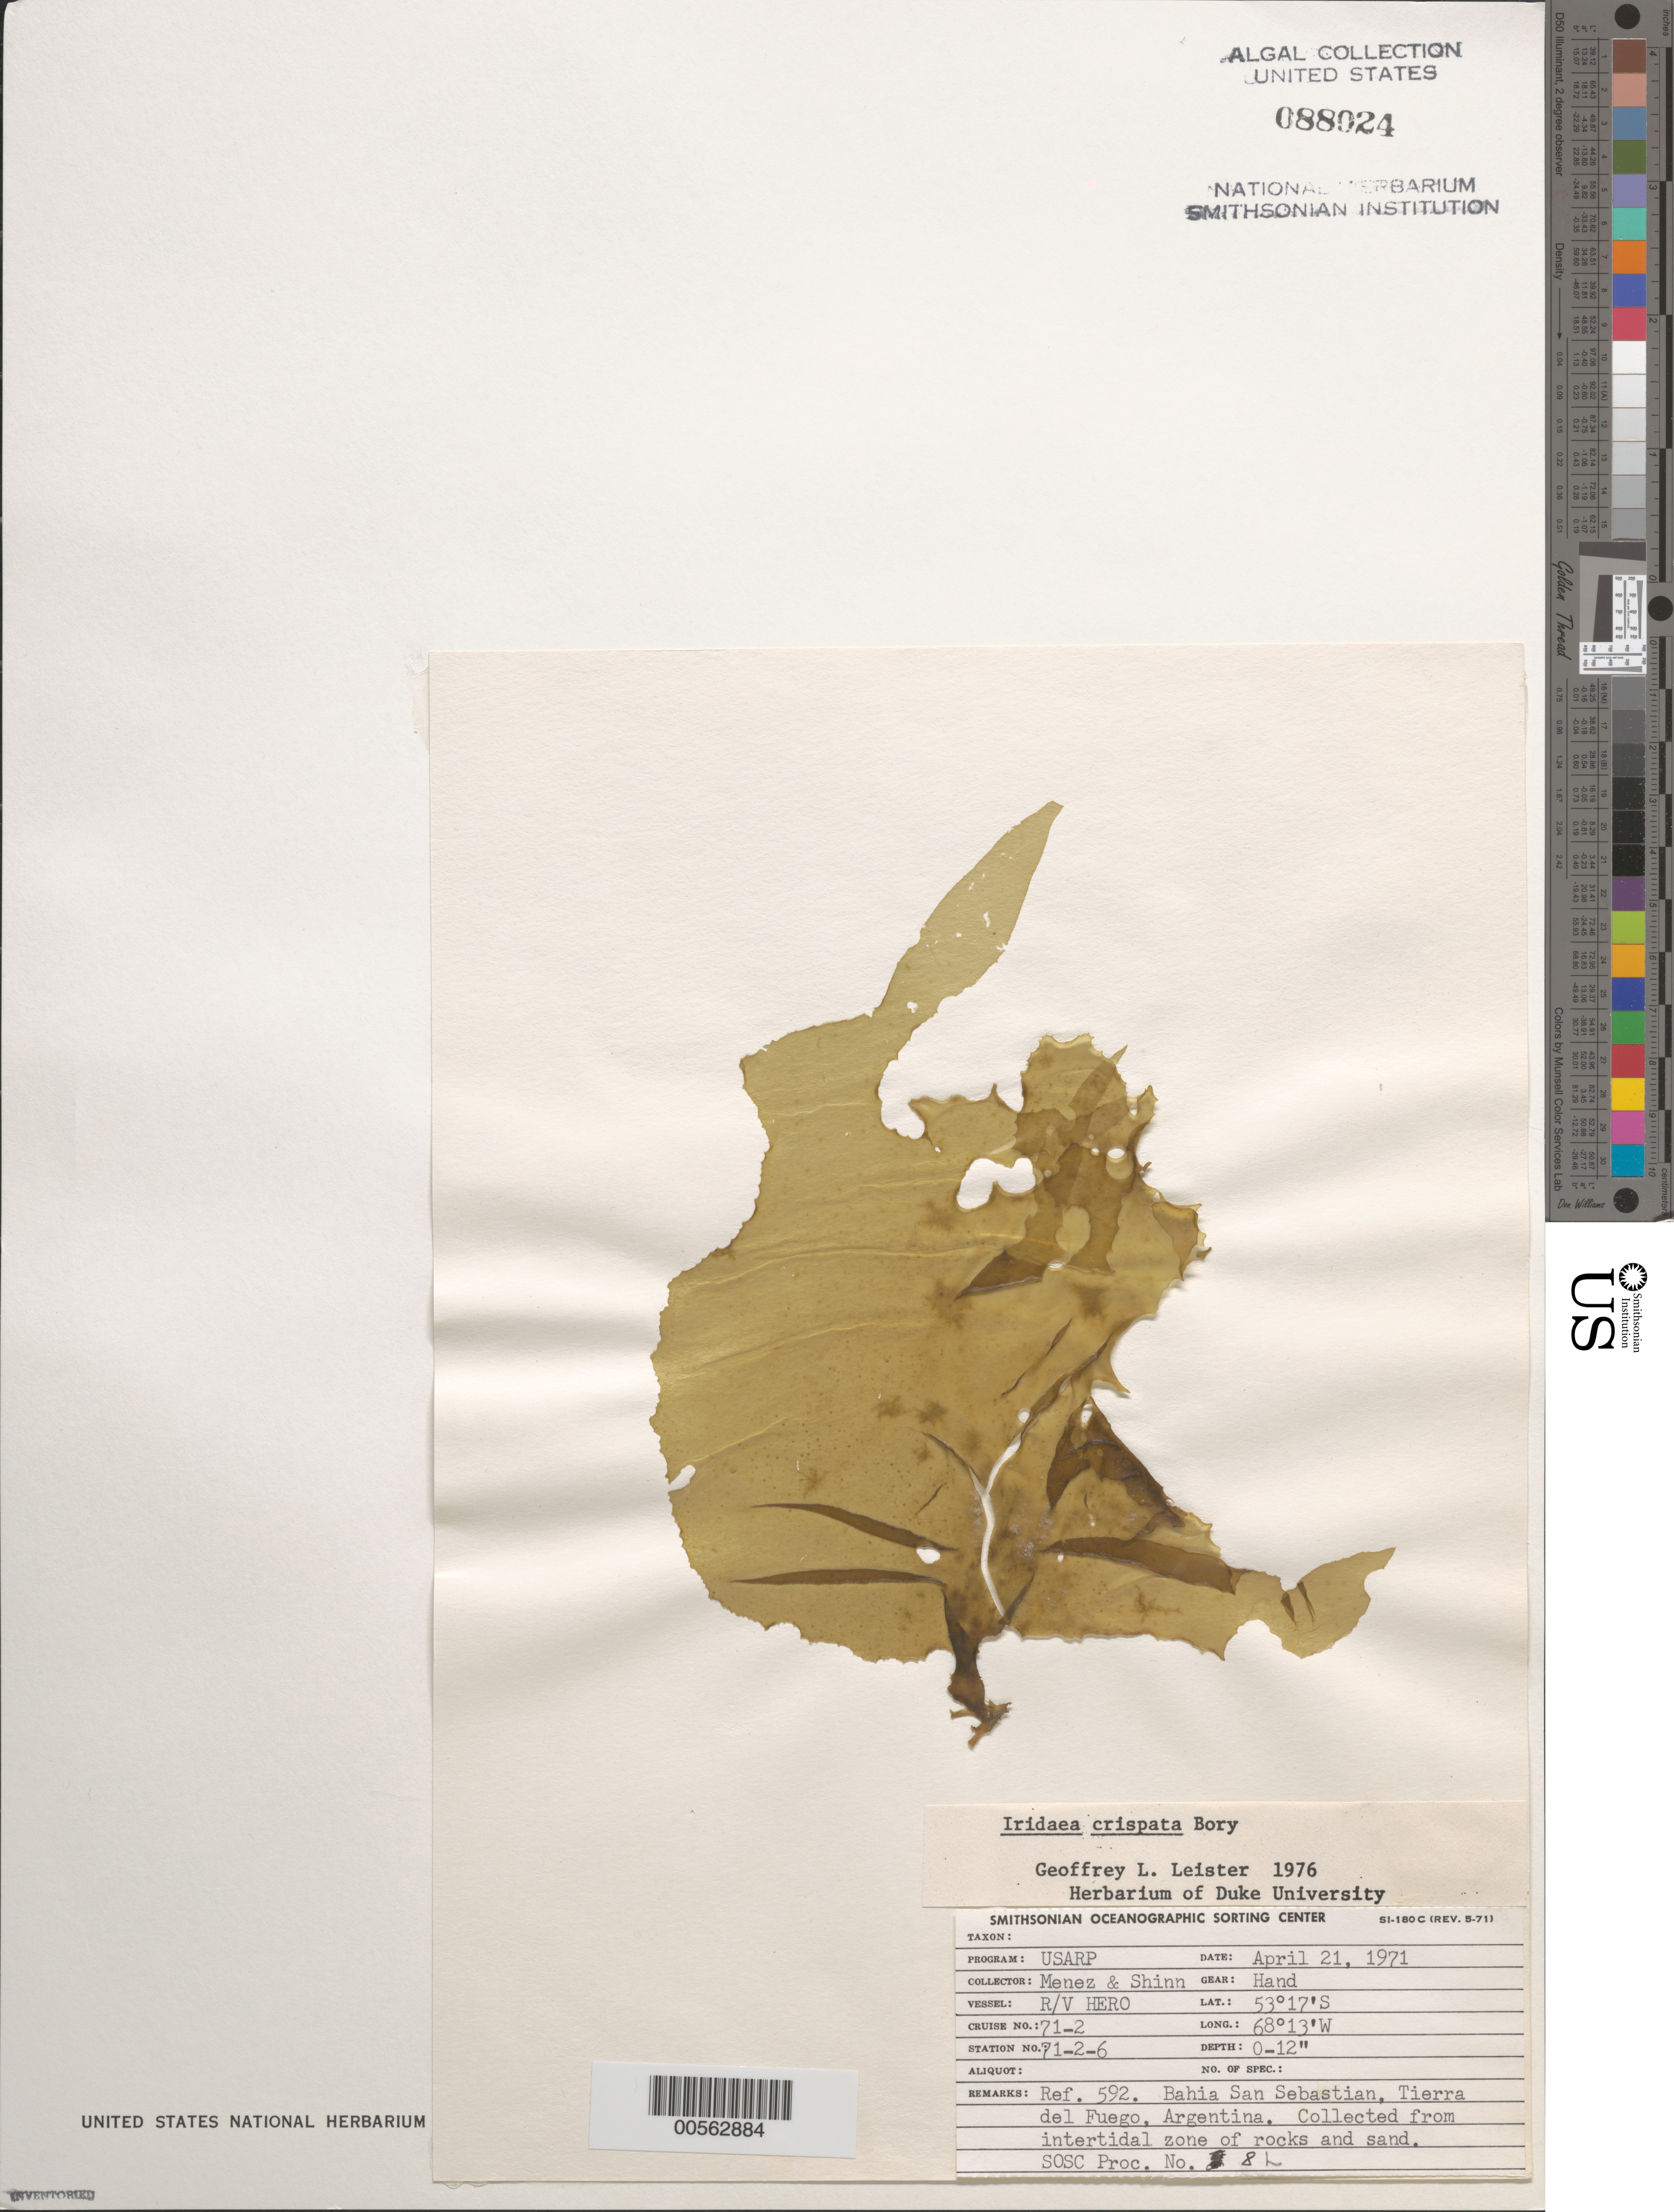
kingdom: Plantae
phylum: Rhodophyta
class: Florideophyceae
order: Gigartinales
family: Gigartinaceae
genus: Sarcothalia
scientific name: Sarcothalia crispata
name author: (Bory) Leister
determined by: Algae name updating Project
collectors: Meñez & -. Shinn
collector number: Station 71-2-6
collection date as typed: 21 Apr 1969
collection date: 1969-04-21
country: Argentina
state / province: Tierra del Fuego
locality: Bahia San Sebastian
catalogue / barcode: US 88024